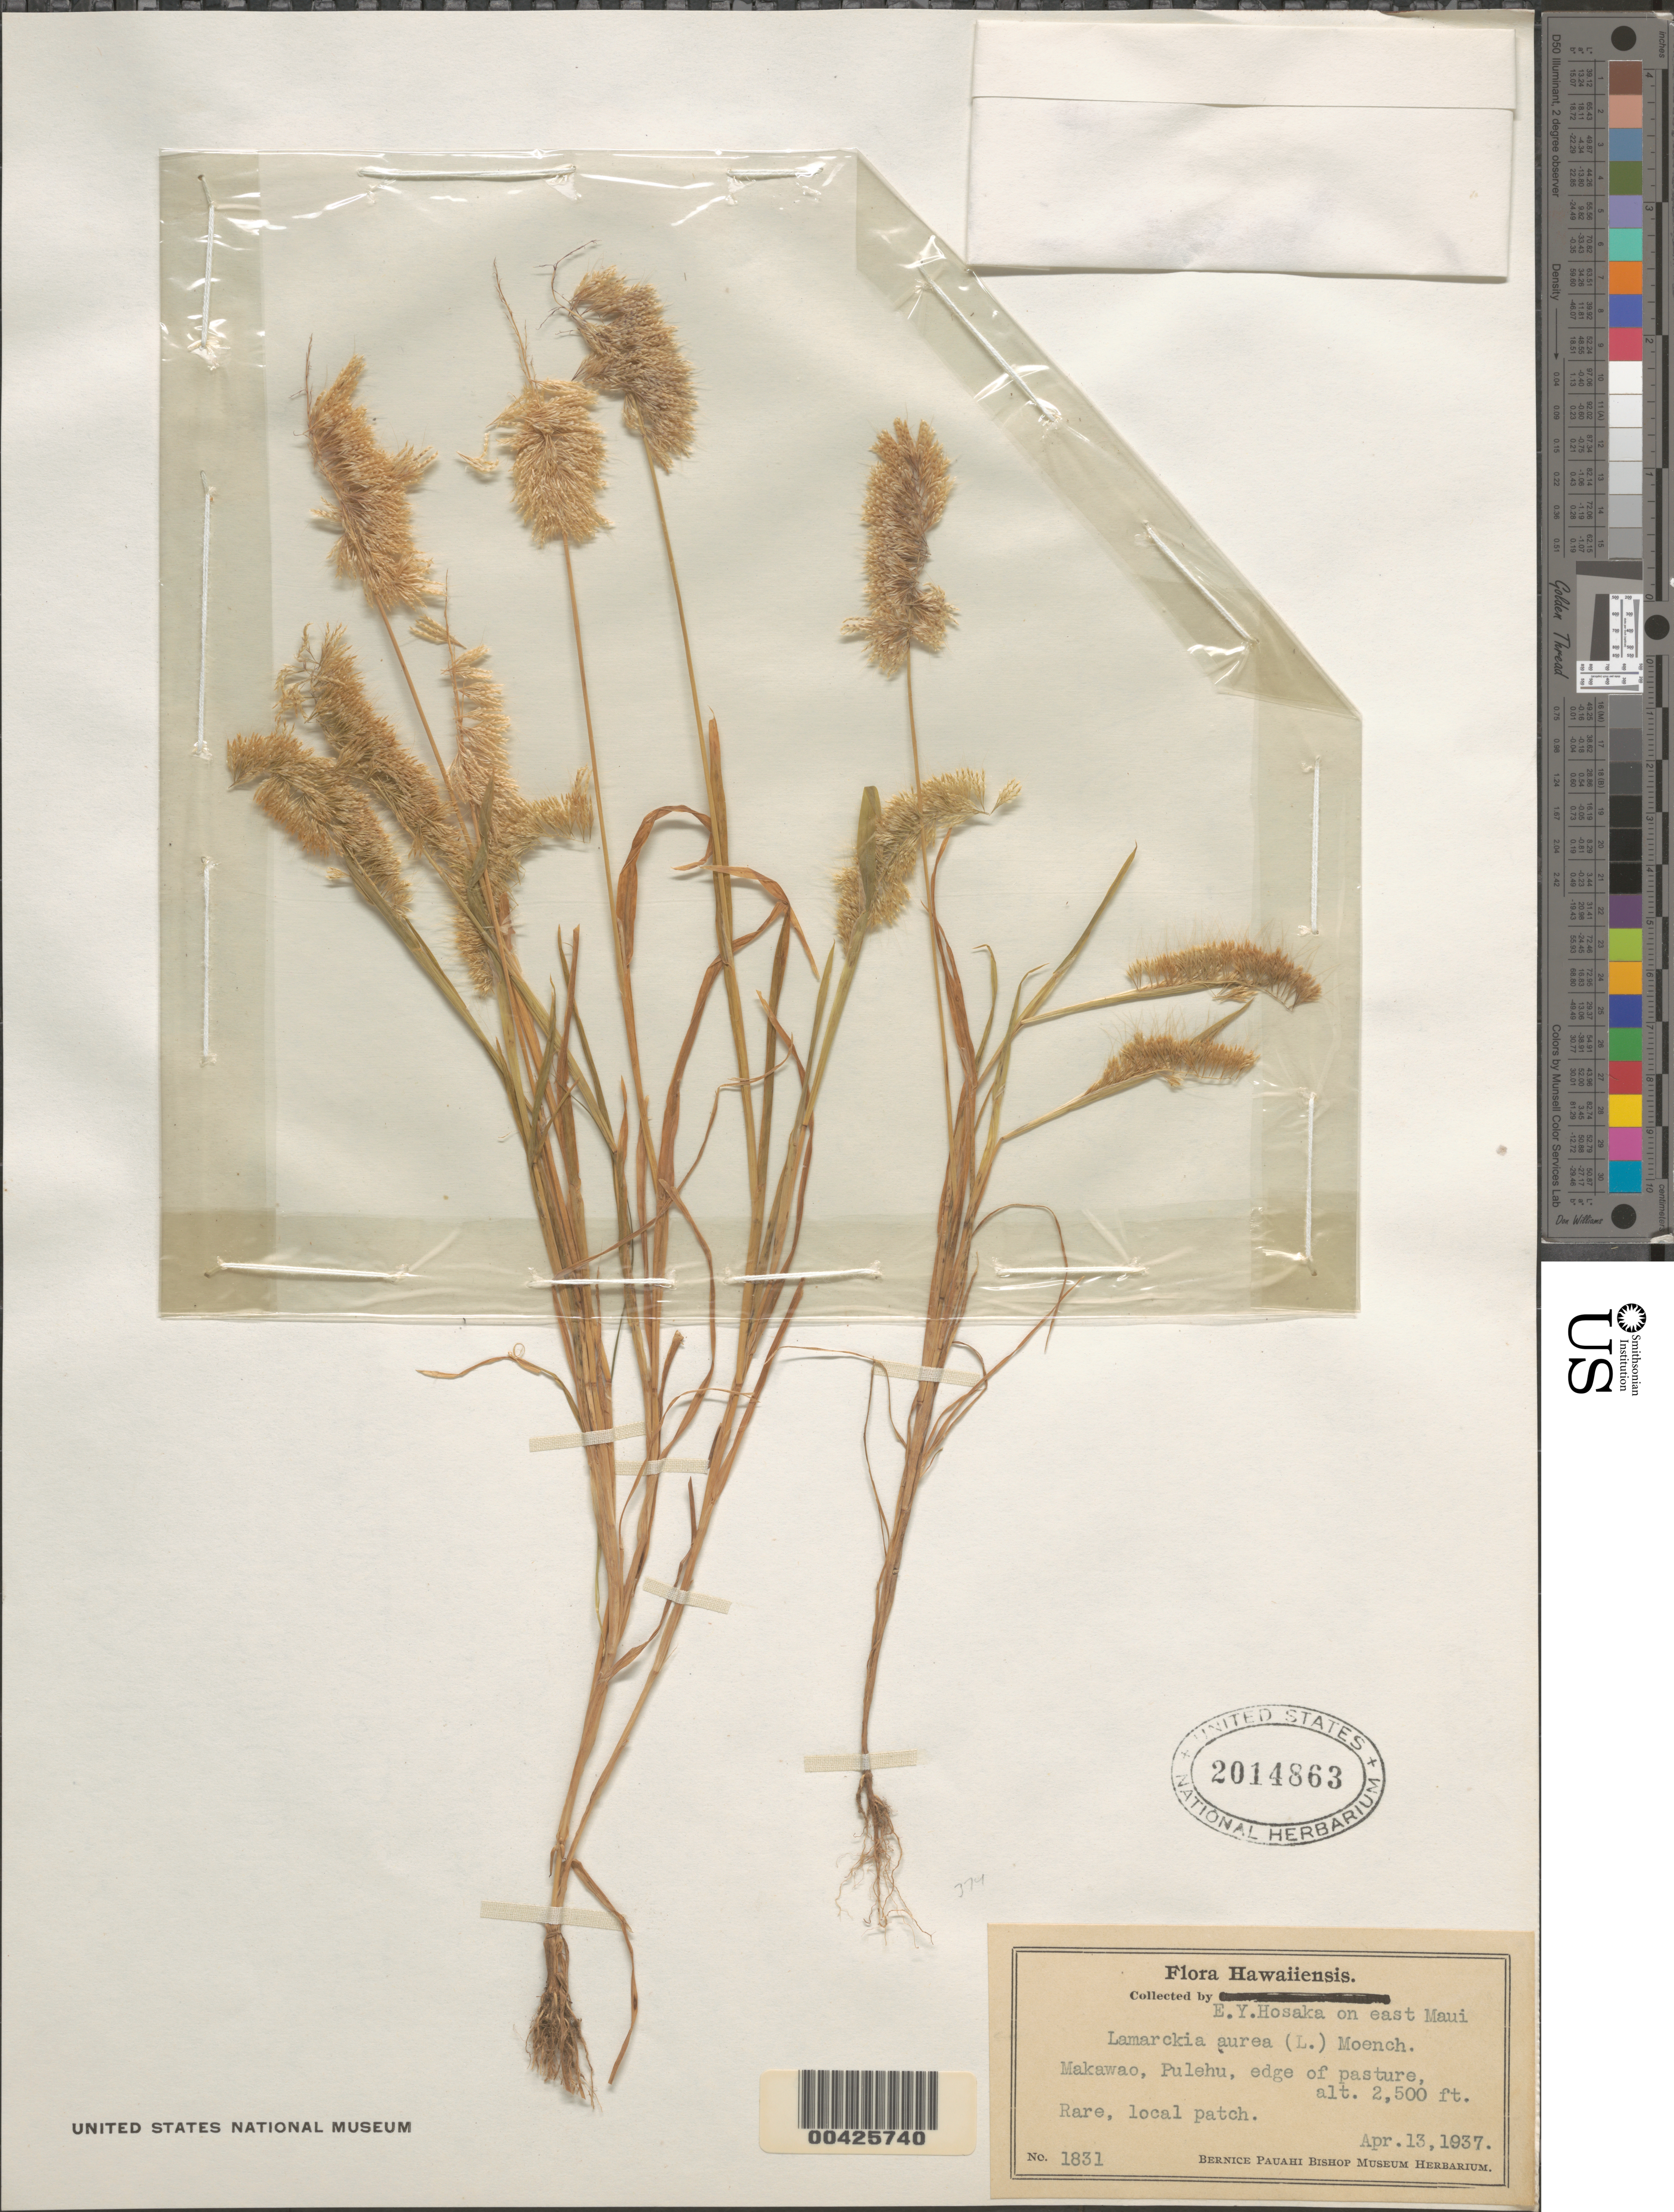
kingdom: Plantae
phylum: Tracheophyta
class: Liliopsida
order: Poales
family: Poaceae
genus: Lamarckia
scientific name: Lamarckia aurea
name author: (L.) Moench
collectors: E. Y. Hosaka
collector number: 1831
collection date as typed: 13 Apr 1937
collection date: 1937-04-13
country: United States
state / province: Hawaii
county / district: Maui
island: Maui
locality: E Maui, Makawao, Pulehu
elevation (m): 762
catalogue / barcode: US 2014863